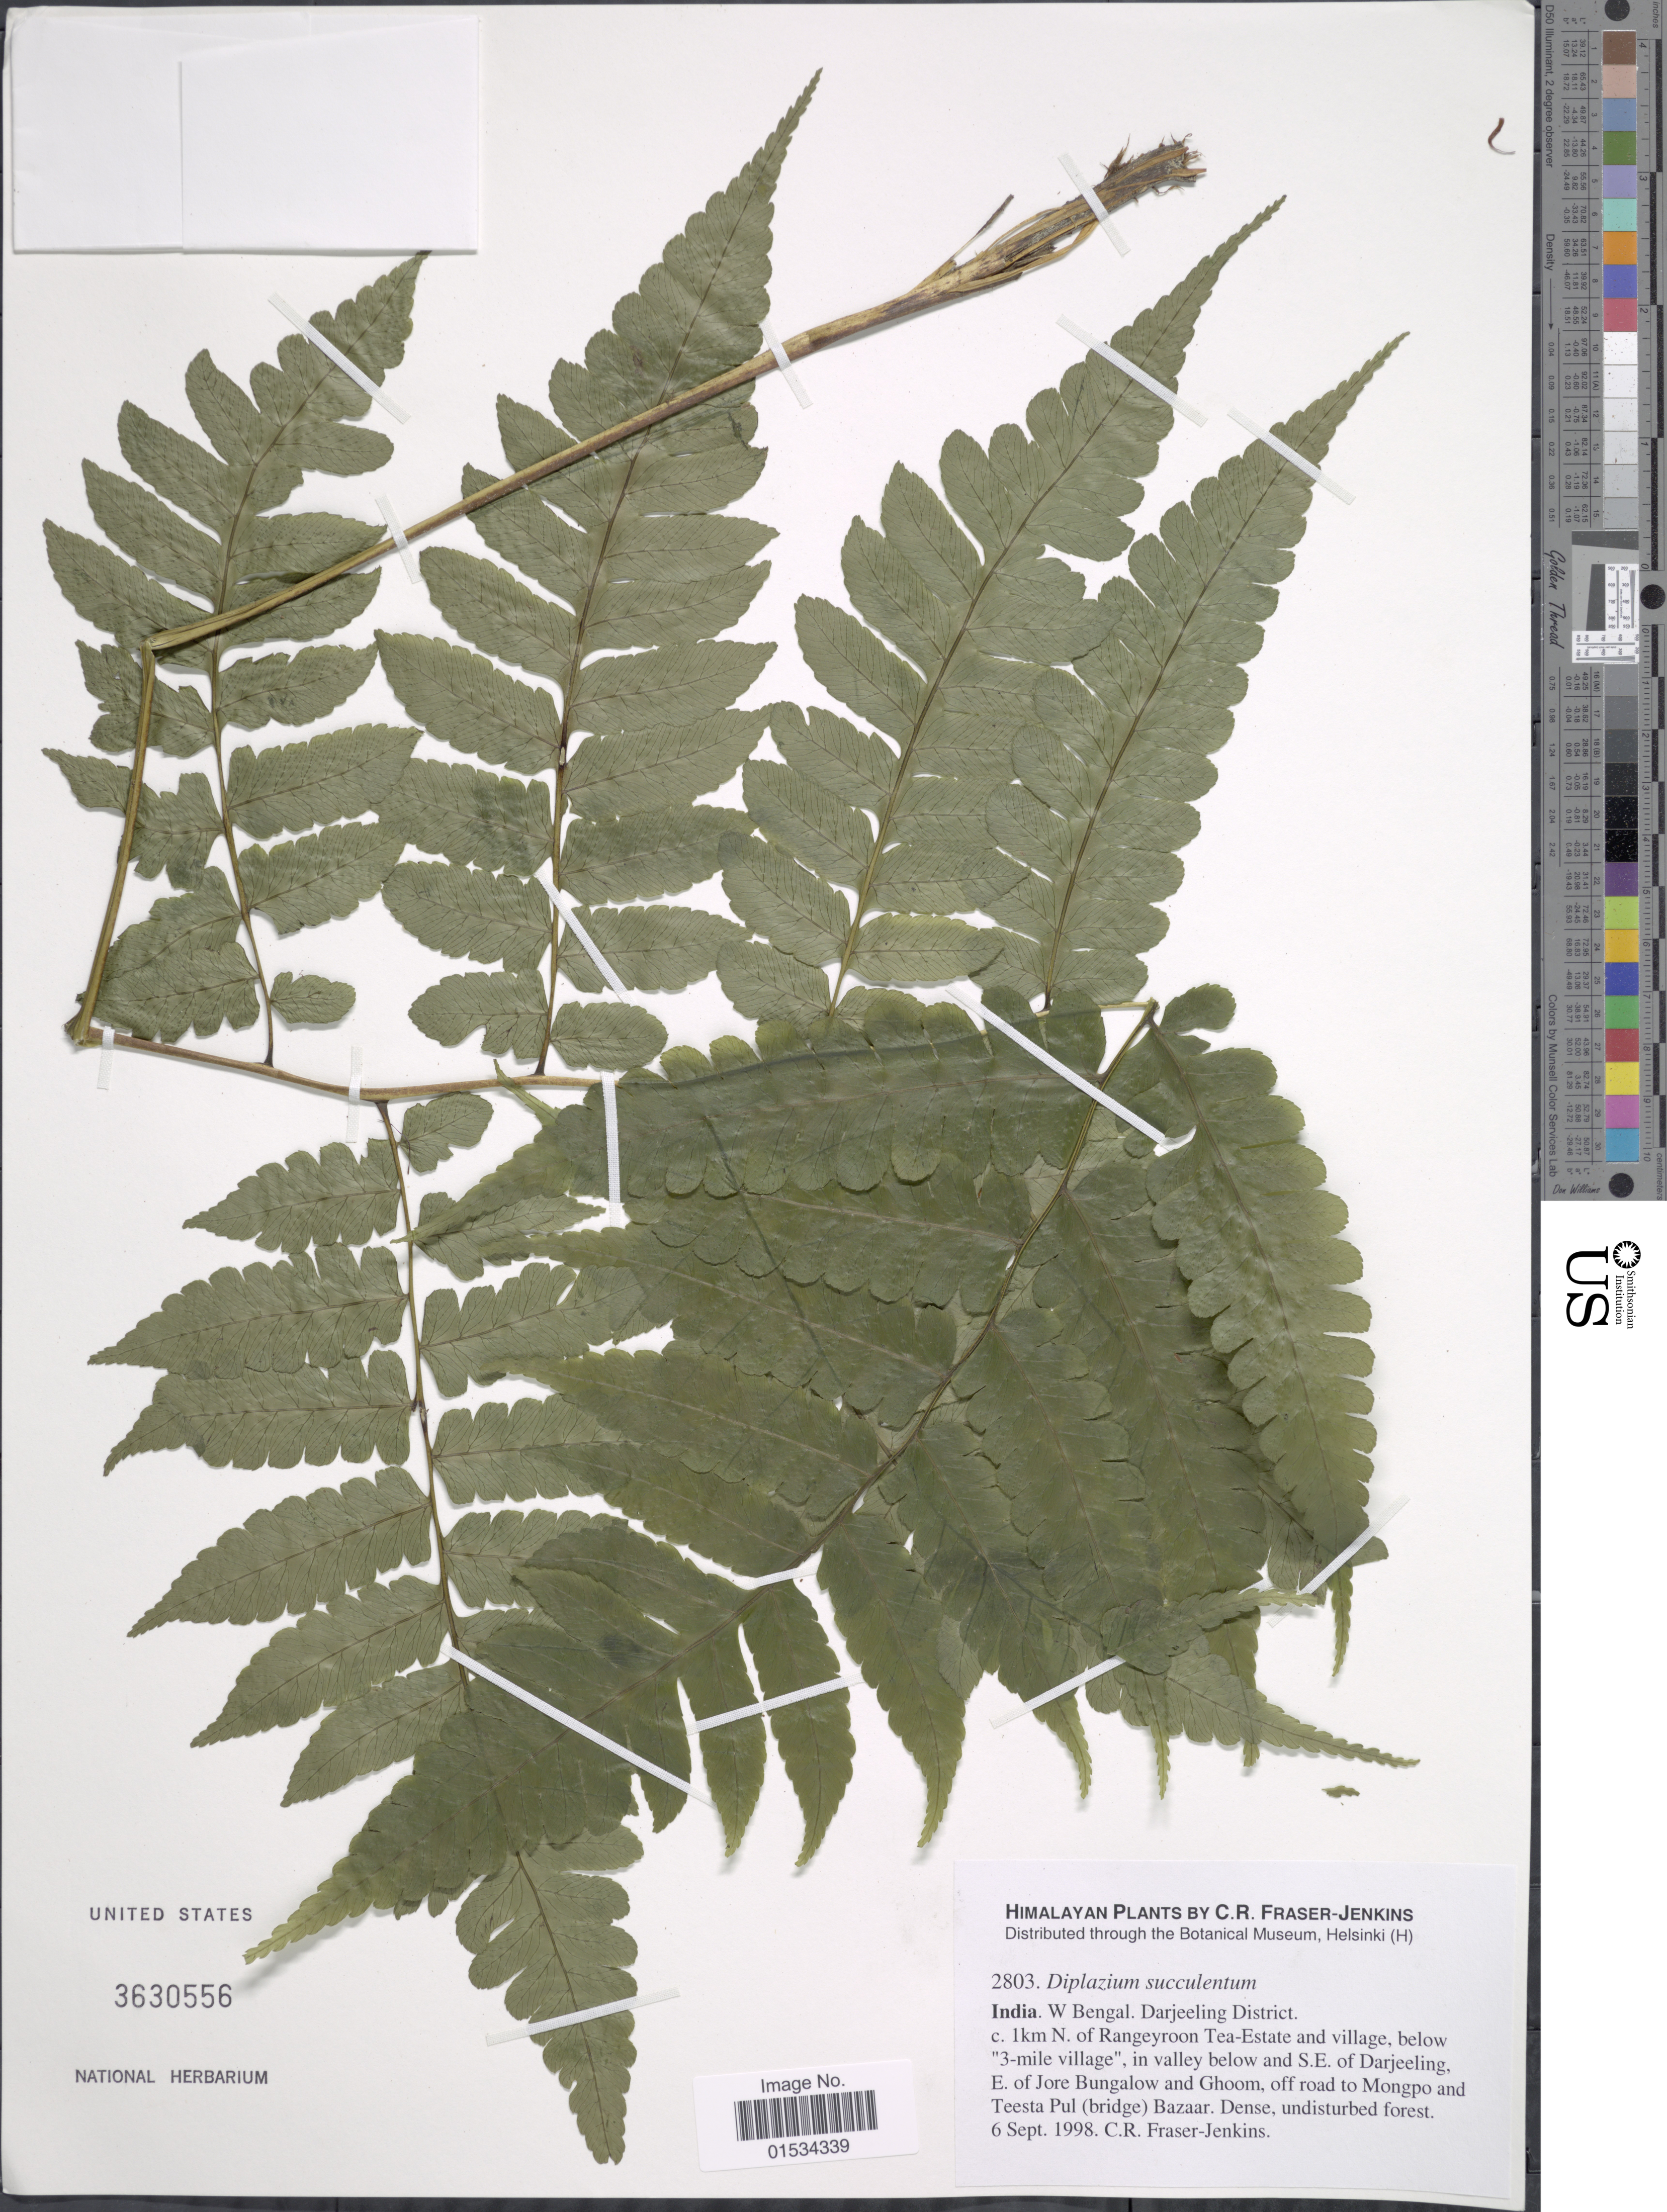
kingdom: Plantae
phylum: Tracheophyta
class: Polypodiopsida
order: Polypodiales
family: Athyriaceae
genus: Diplazium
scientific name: Diplazium succulentum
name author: (C.B. Clarke) C. Chr.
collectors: C. R. Fraser-Jenkins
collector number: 2803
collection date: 1998-09-06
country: India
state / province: West Bengal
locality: Darjeeling District, c. 1 km N. of Rangeyroon Tea-Estate and village, below "3-mile village", in valley below and S.E. of Darjeeling, E. of Jore Bungalow and Ghoom, off road to Mongpo and Teesta Pull (bridge) Bazaar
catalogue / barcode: US 3630556